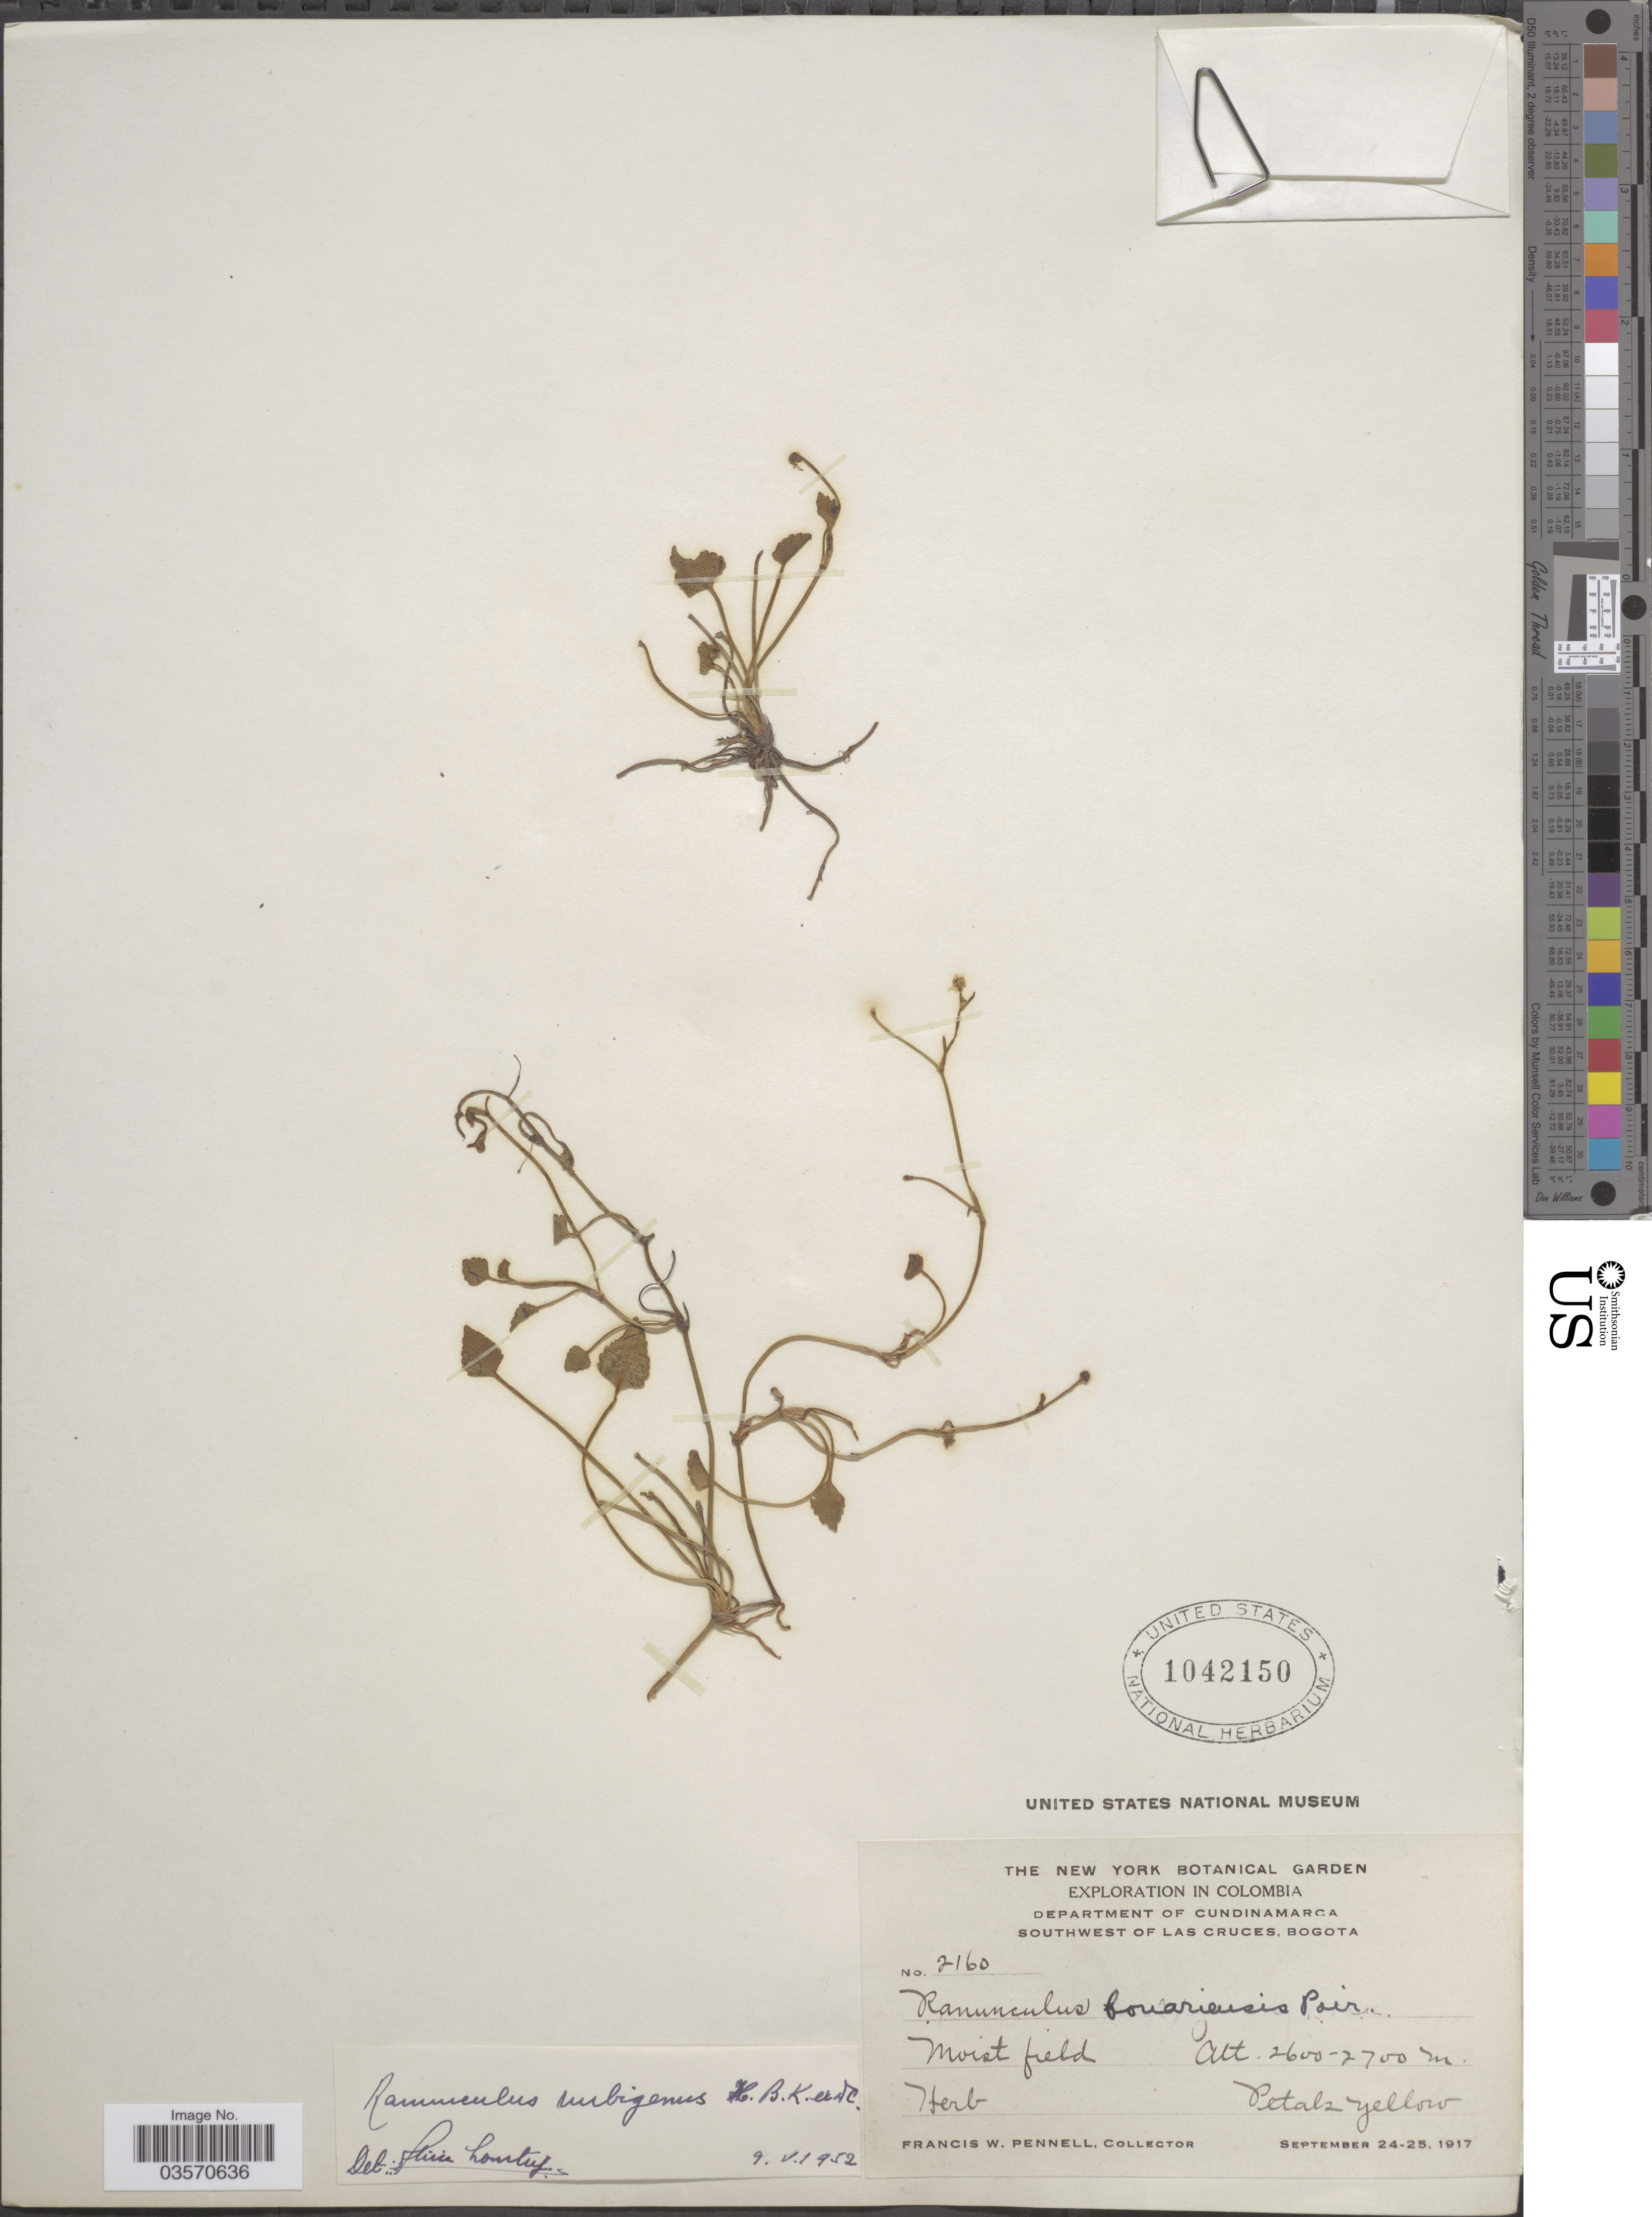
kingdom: Plantae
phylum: Tracheophyta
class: Magnoliopsida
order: Ranunculales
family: Ranunculaceae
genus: Ranunculus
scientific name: Ranunculus nubigenus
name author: Humb. et al. ex DC.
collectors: F. W. Pennell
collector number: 2160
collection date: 1917-09-24/1917-09-25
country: Colombia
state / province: Cundinamarca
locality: Department of Cundinamarca. Southwest of Las Cruces, Bogota.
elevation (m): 2600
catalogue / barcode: US 1042150